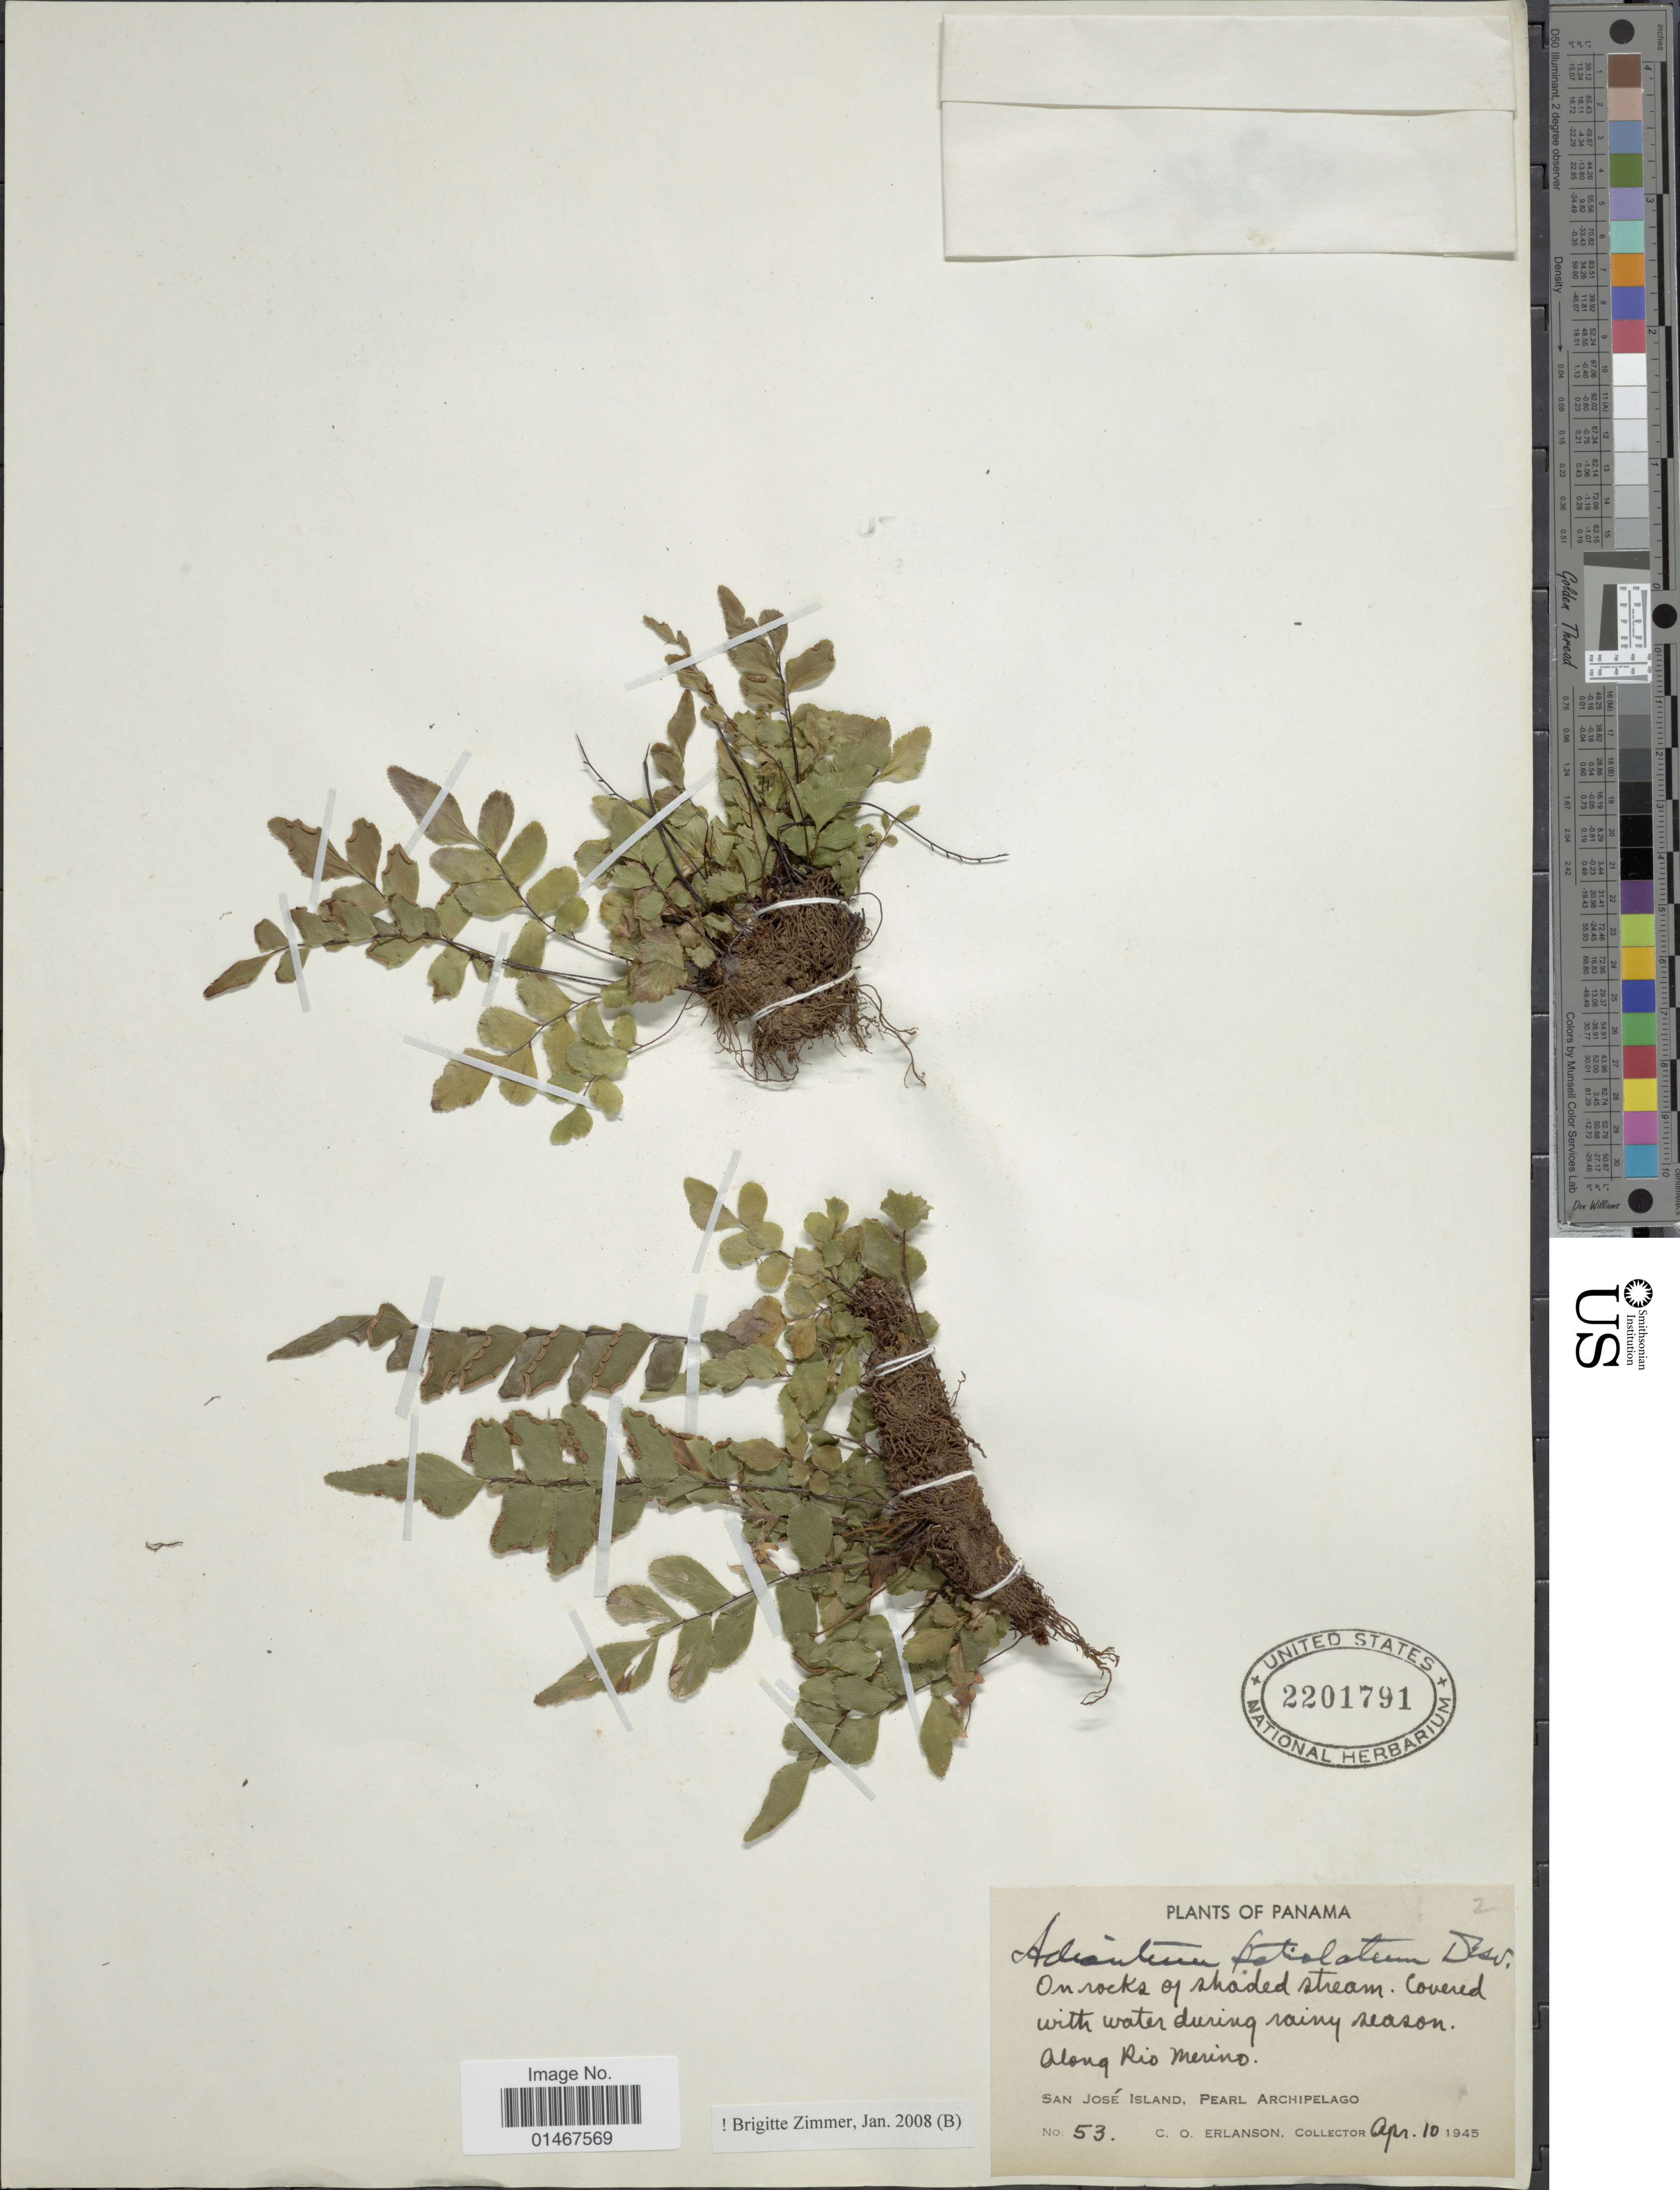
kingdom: Plantae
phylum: Tracheophyta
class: Polypodiopsida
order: Polypodiales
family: Pteridaceae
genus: Adiantum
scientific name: Adiantum petiolatum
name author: Desv.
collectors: C. O. Erlanson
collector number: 53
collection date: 1945-04-10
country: Panama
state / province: Panamá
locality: Along Rio Merino. San Jose Island, Pearl Archipelago.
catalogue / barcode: US 2201791